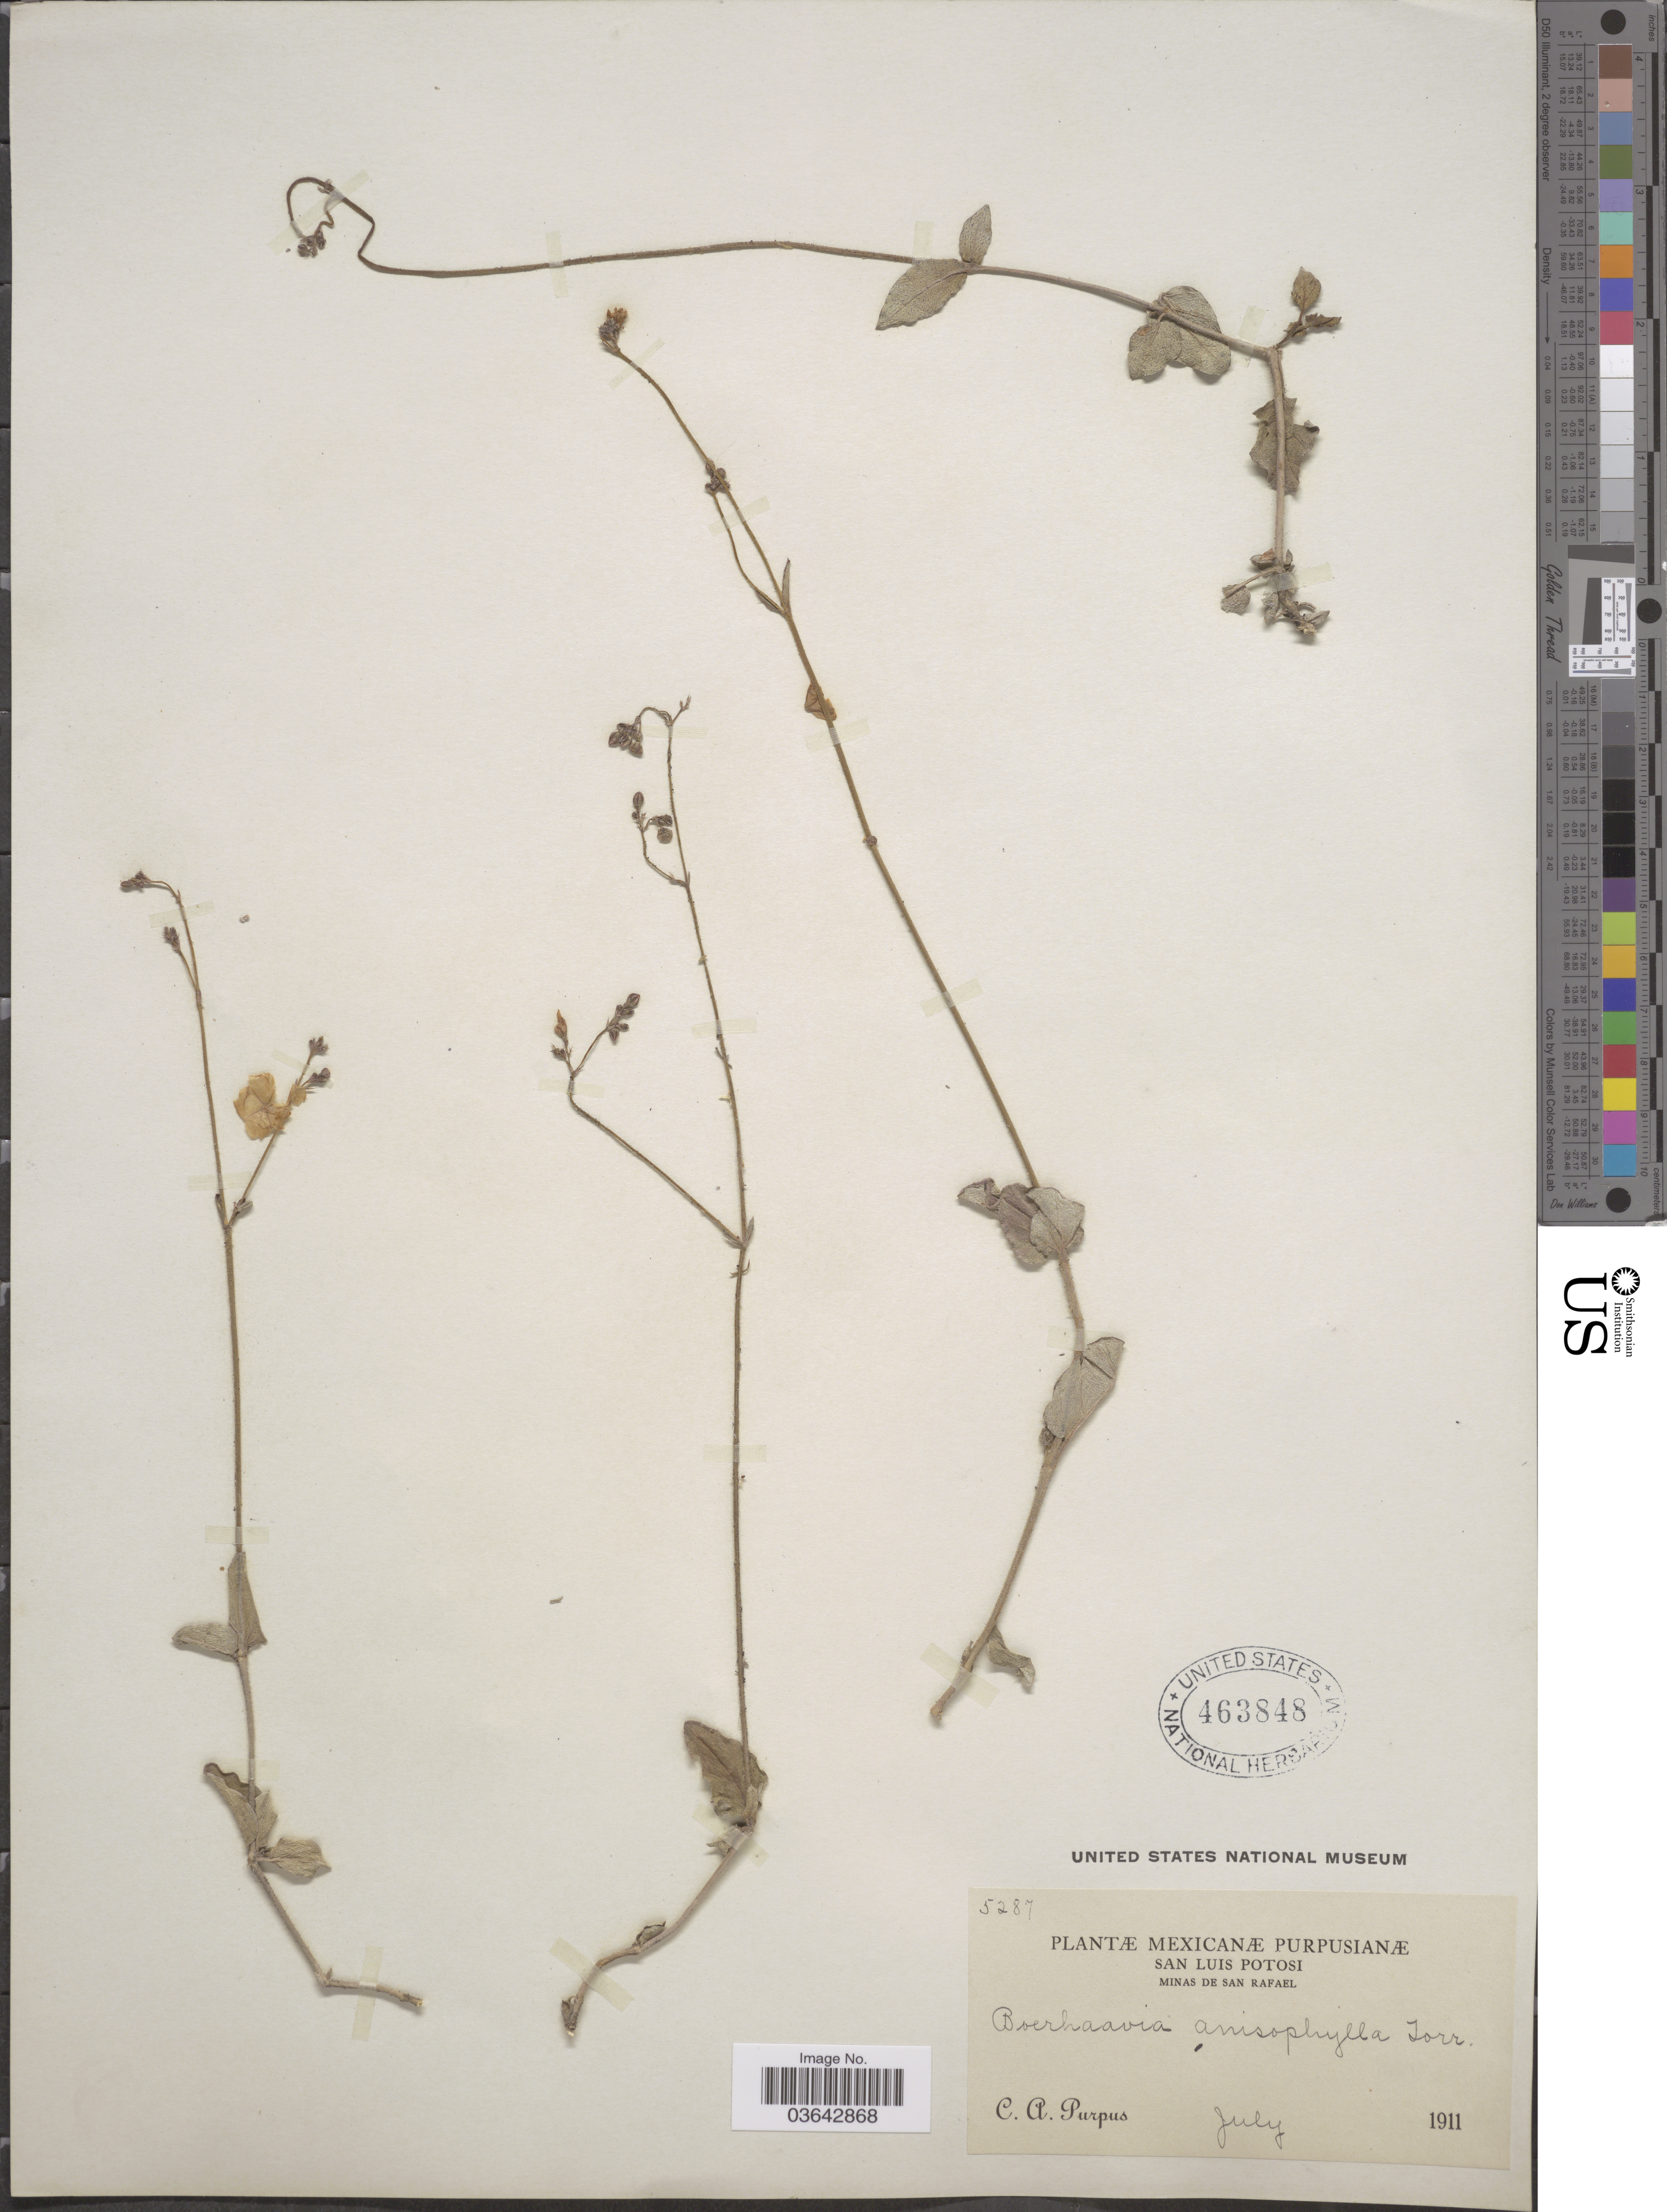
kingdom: Plantae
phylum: Tracheophyta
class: Magnoliopsida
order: Caryophyllales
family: Nyctaginaceae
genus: Boerhavia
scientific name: Boerhavia anisophylla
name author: Torr. in Emory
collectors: C. A. Purpus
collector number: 5287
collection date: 1911-07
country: Mexico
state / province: San Luis Potosí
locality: Minas de San Rafael.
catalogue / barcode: US 463848